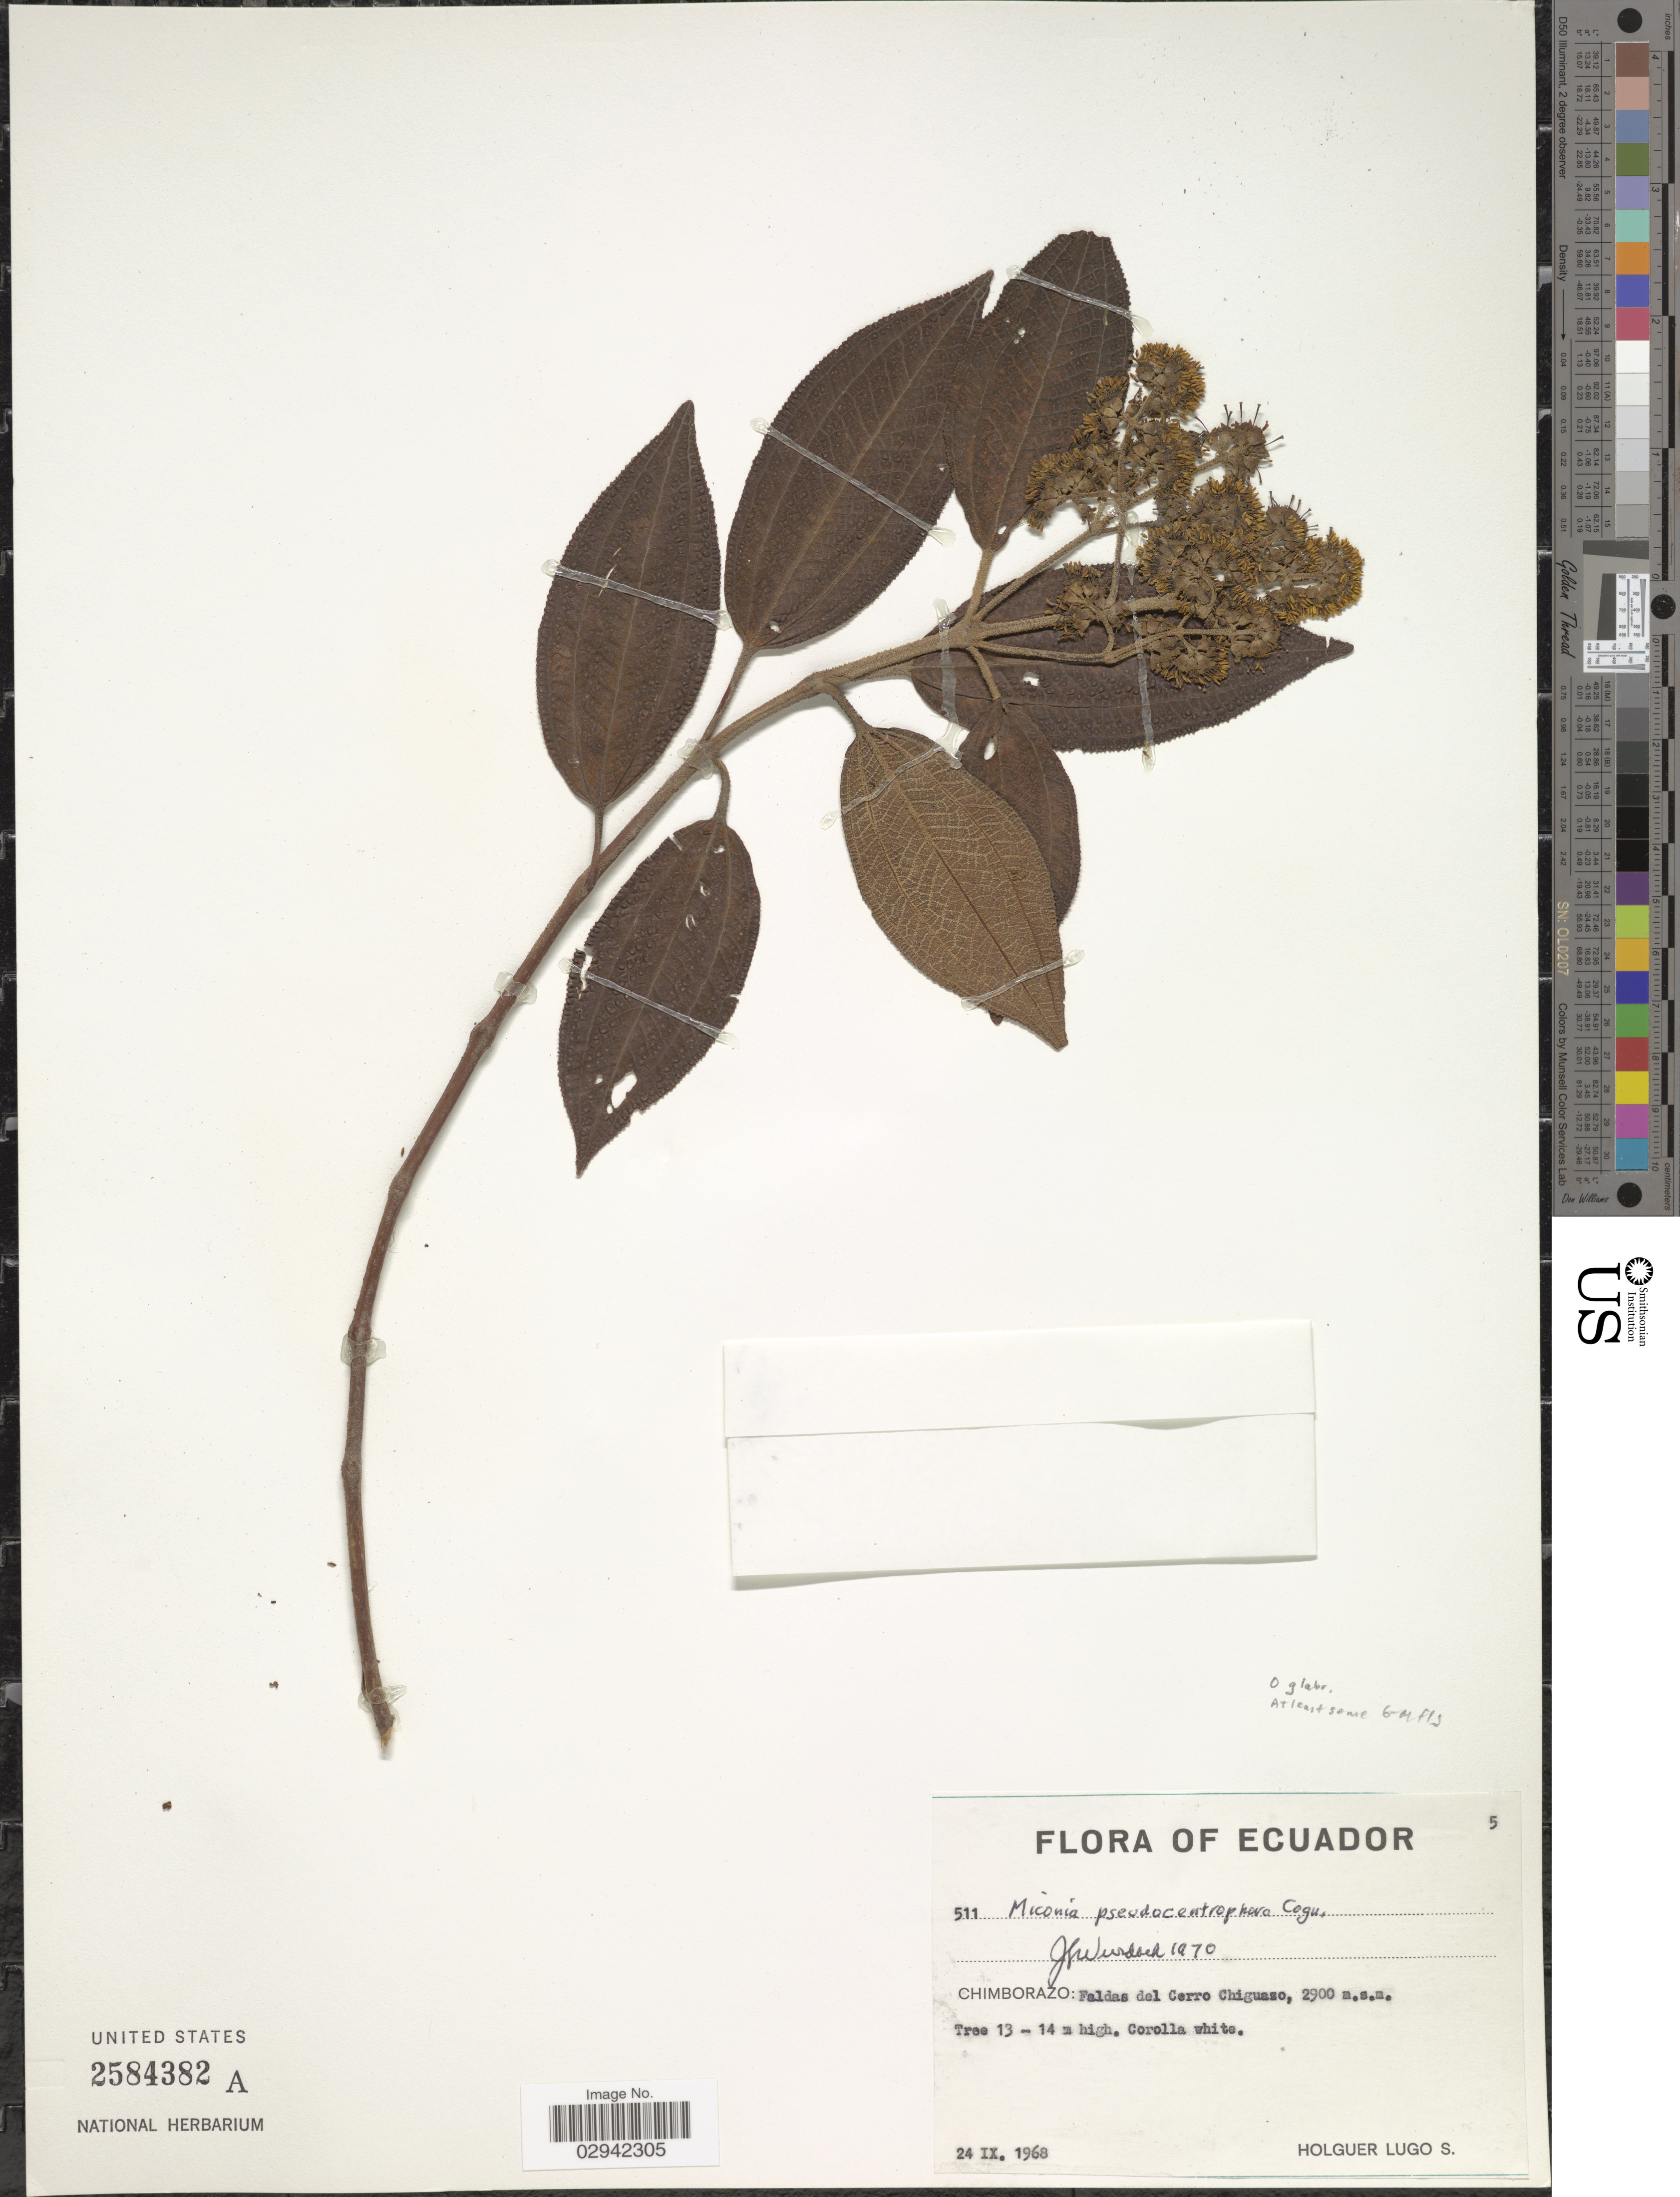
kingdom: Plantae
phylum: Tracheophyta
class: Magnoliopsida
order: Myrtales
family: Melastomataceae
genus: Miconia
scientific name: Miconia pseudocentrophora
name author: Cogn.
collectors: H. Lugo S.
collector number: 511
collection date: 1968-09-24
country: Ecuador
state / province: Chimborazo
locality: Faldas del Cerro Chiguaso.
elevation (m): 2900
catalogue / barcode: US 2584382A